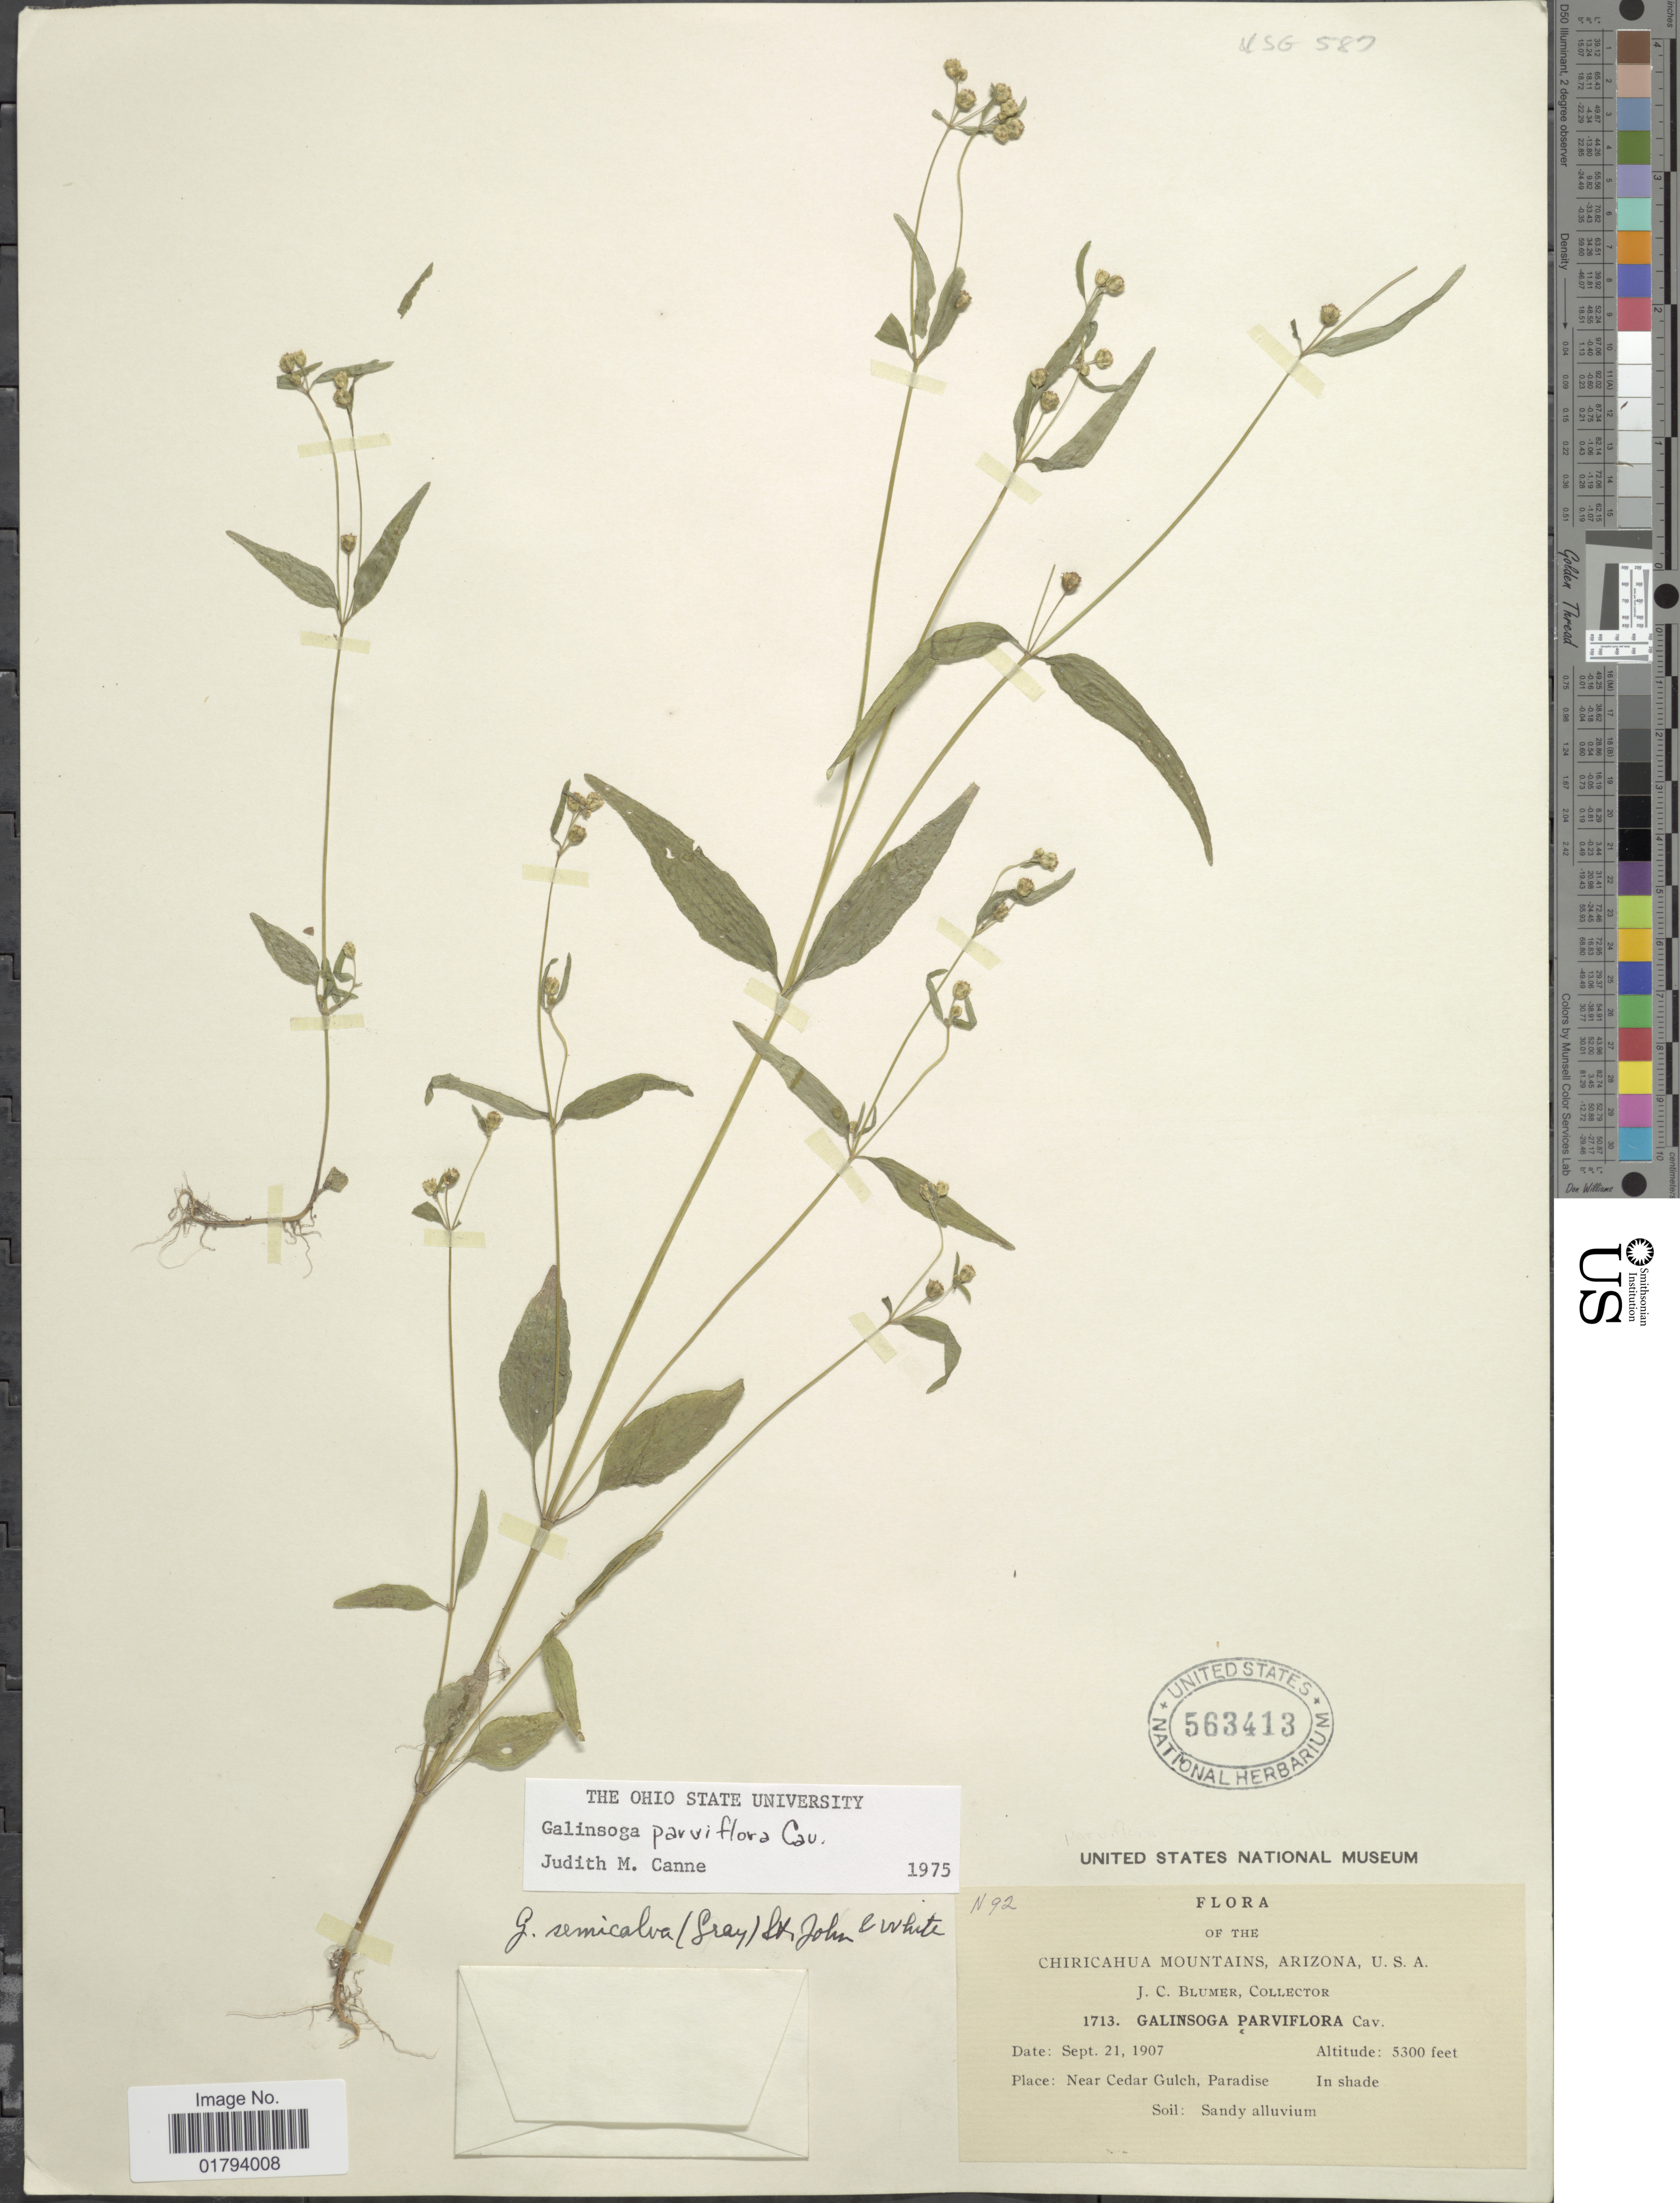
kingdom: Plantae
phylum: Tracheophyta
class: Magnoliopsida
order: Asterales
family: Asteraceae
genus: Galinsoga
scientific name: Galinsoga parviflora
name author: Cav.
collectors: J. C. Blumer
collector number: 1713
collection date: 1907-09-21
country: United States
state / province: Arizona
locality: Chiricahua Mountains, Near Cedar Gulch, Paradise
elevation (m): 1615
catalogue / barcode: US 563413